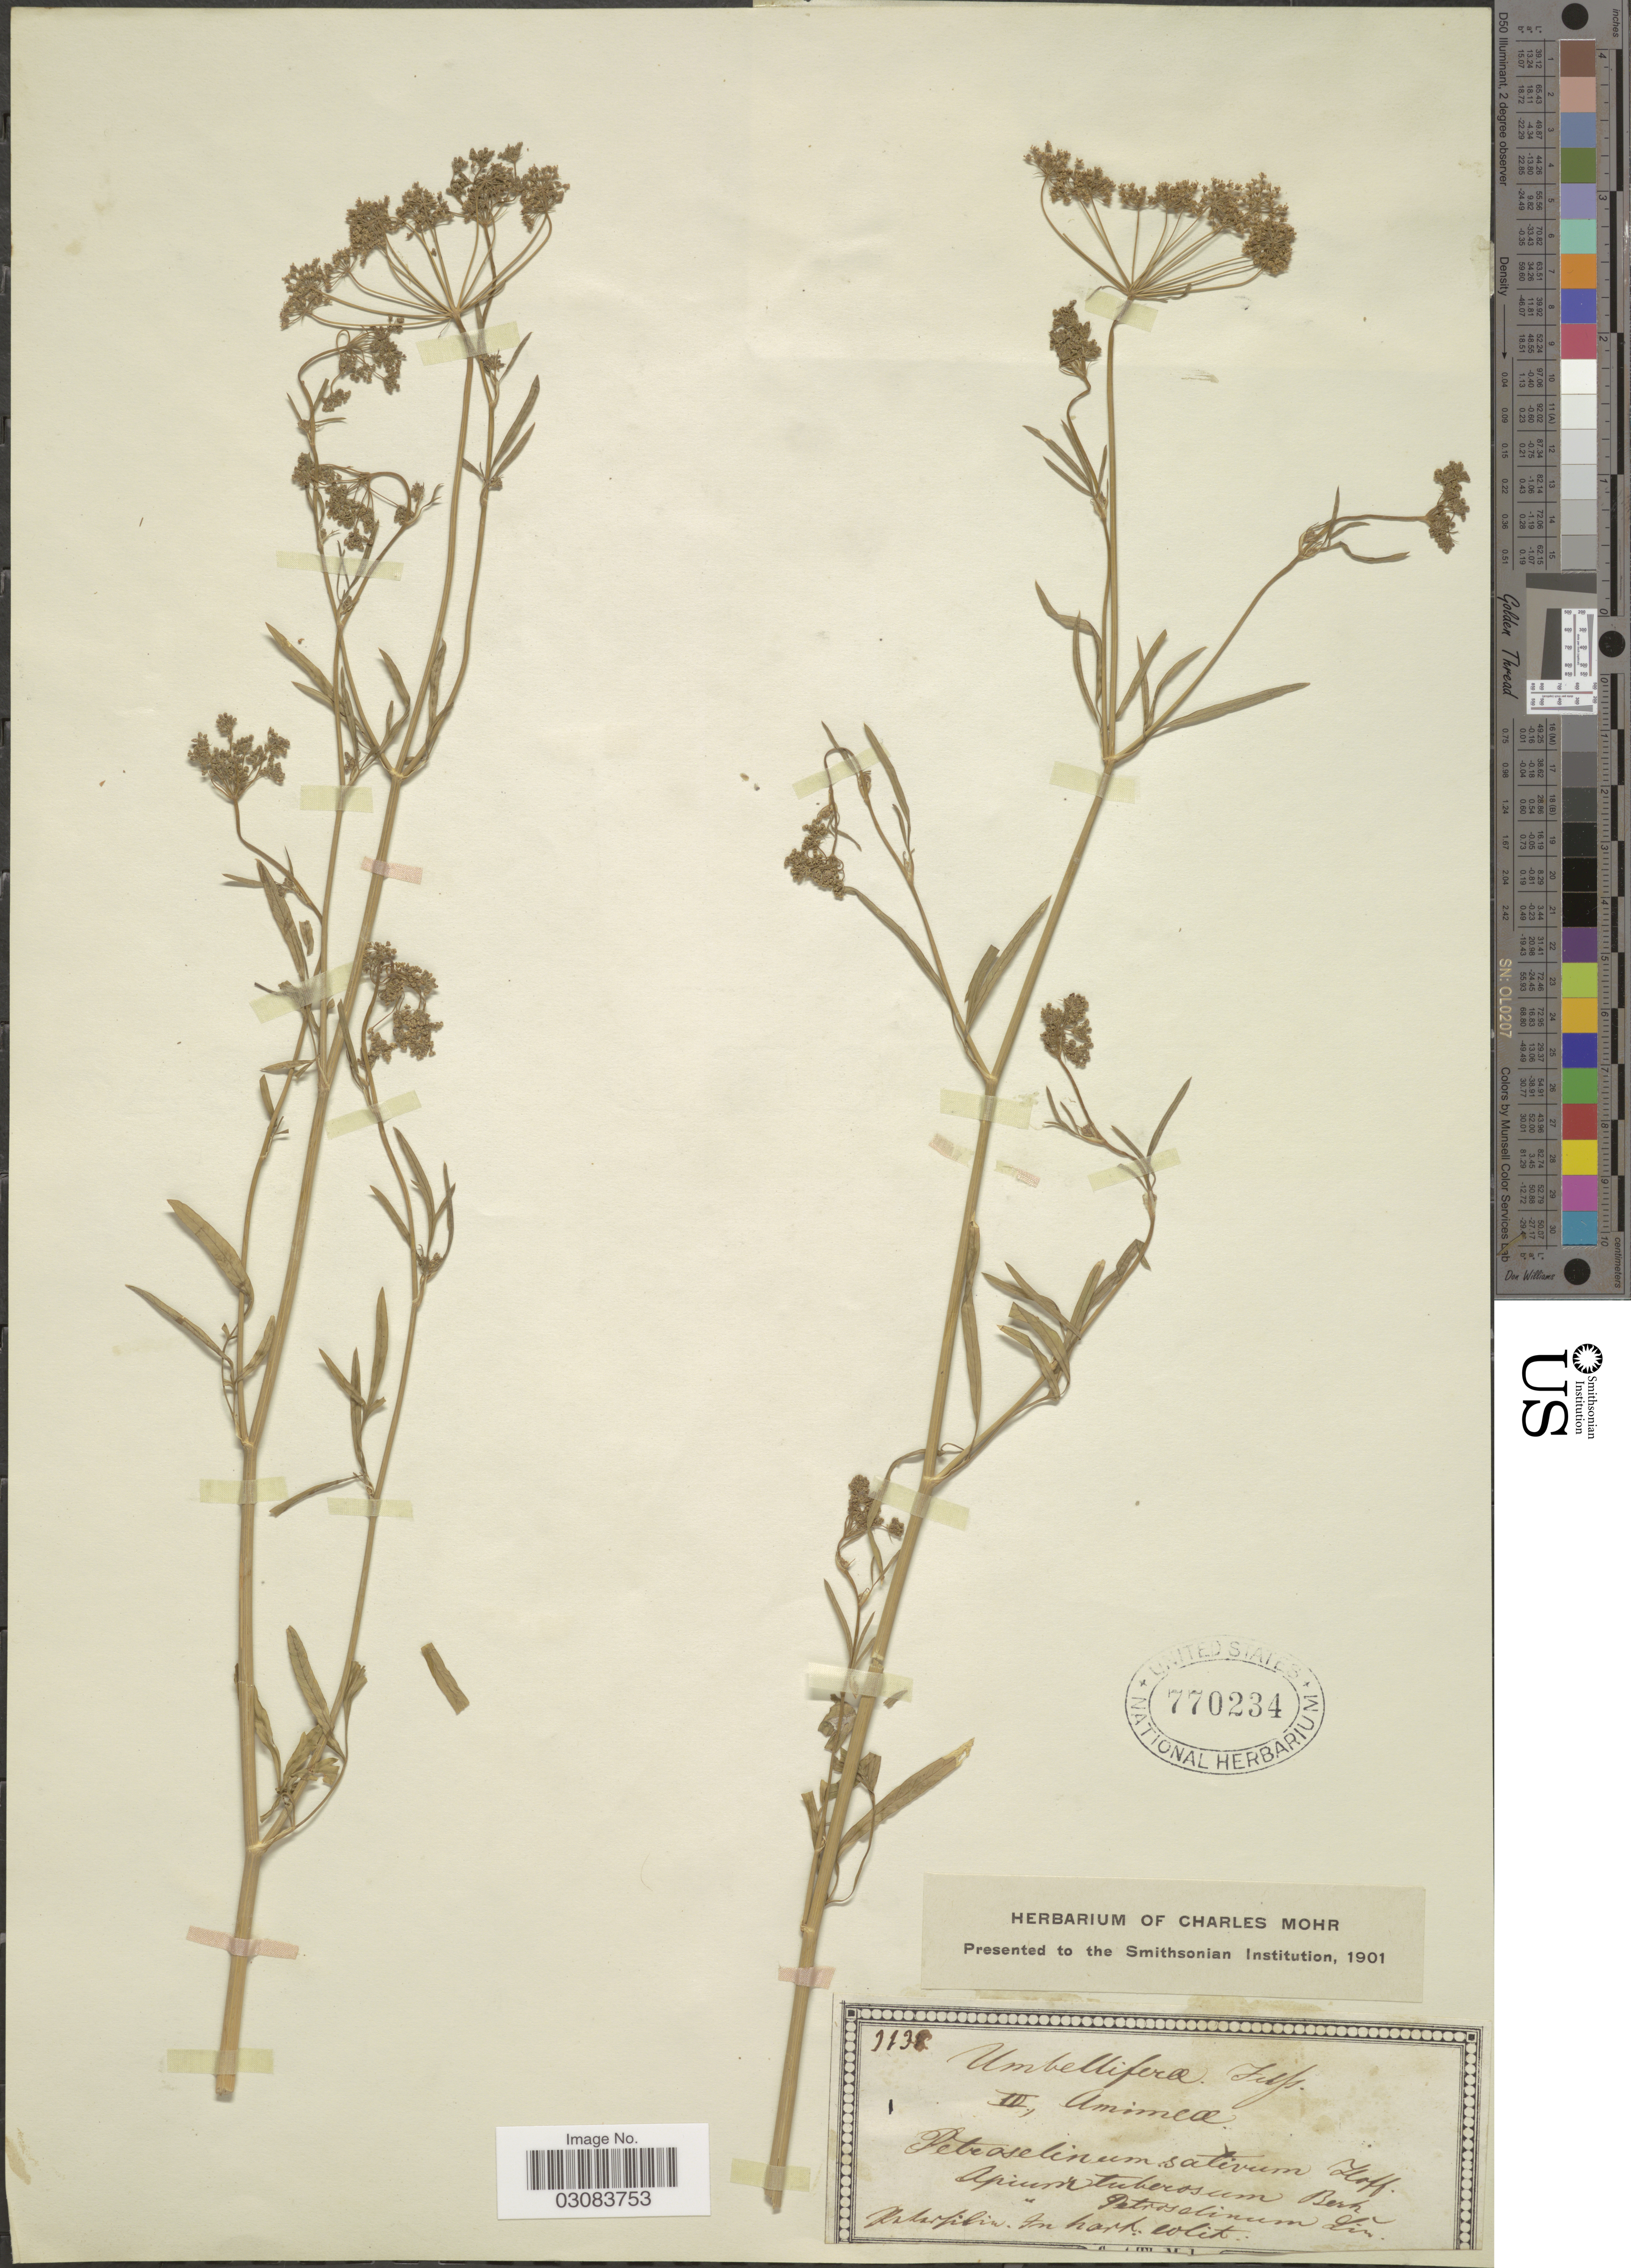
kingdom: Plantae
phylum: Tracheophyta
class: Magnoliopsida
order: Apiales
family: Apiaceae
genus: Petroselinum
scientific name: Petroselinum crispum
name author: (Mill.) Fuss.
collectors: ex herb. Charles Mohr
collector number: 3138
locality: In hort [illegible text]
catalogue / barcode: US 770234